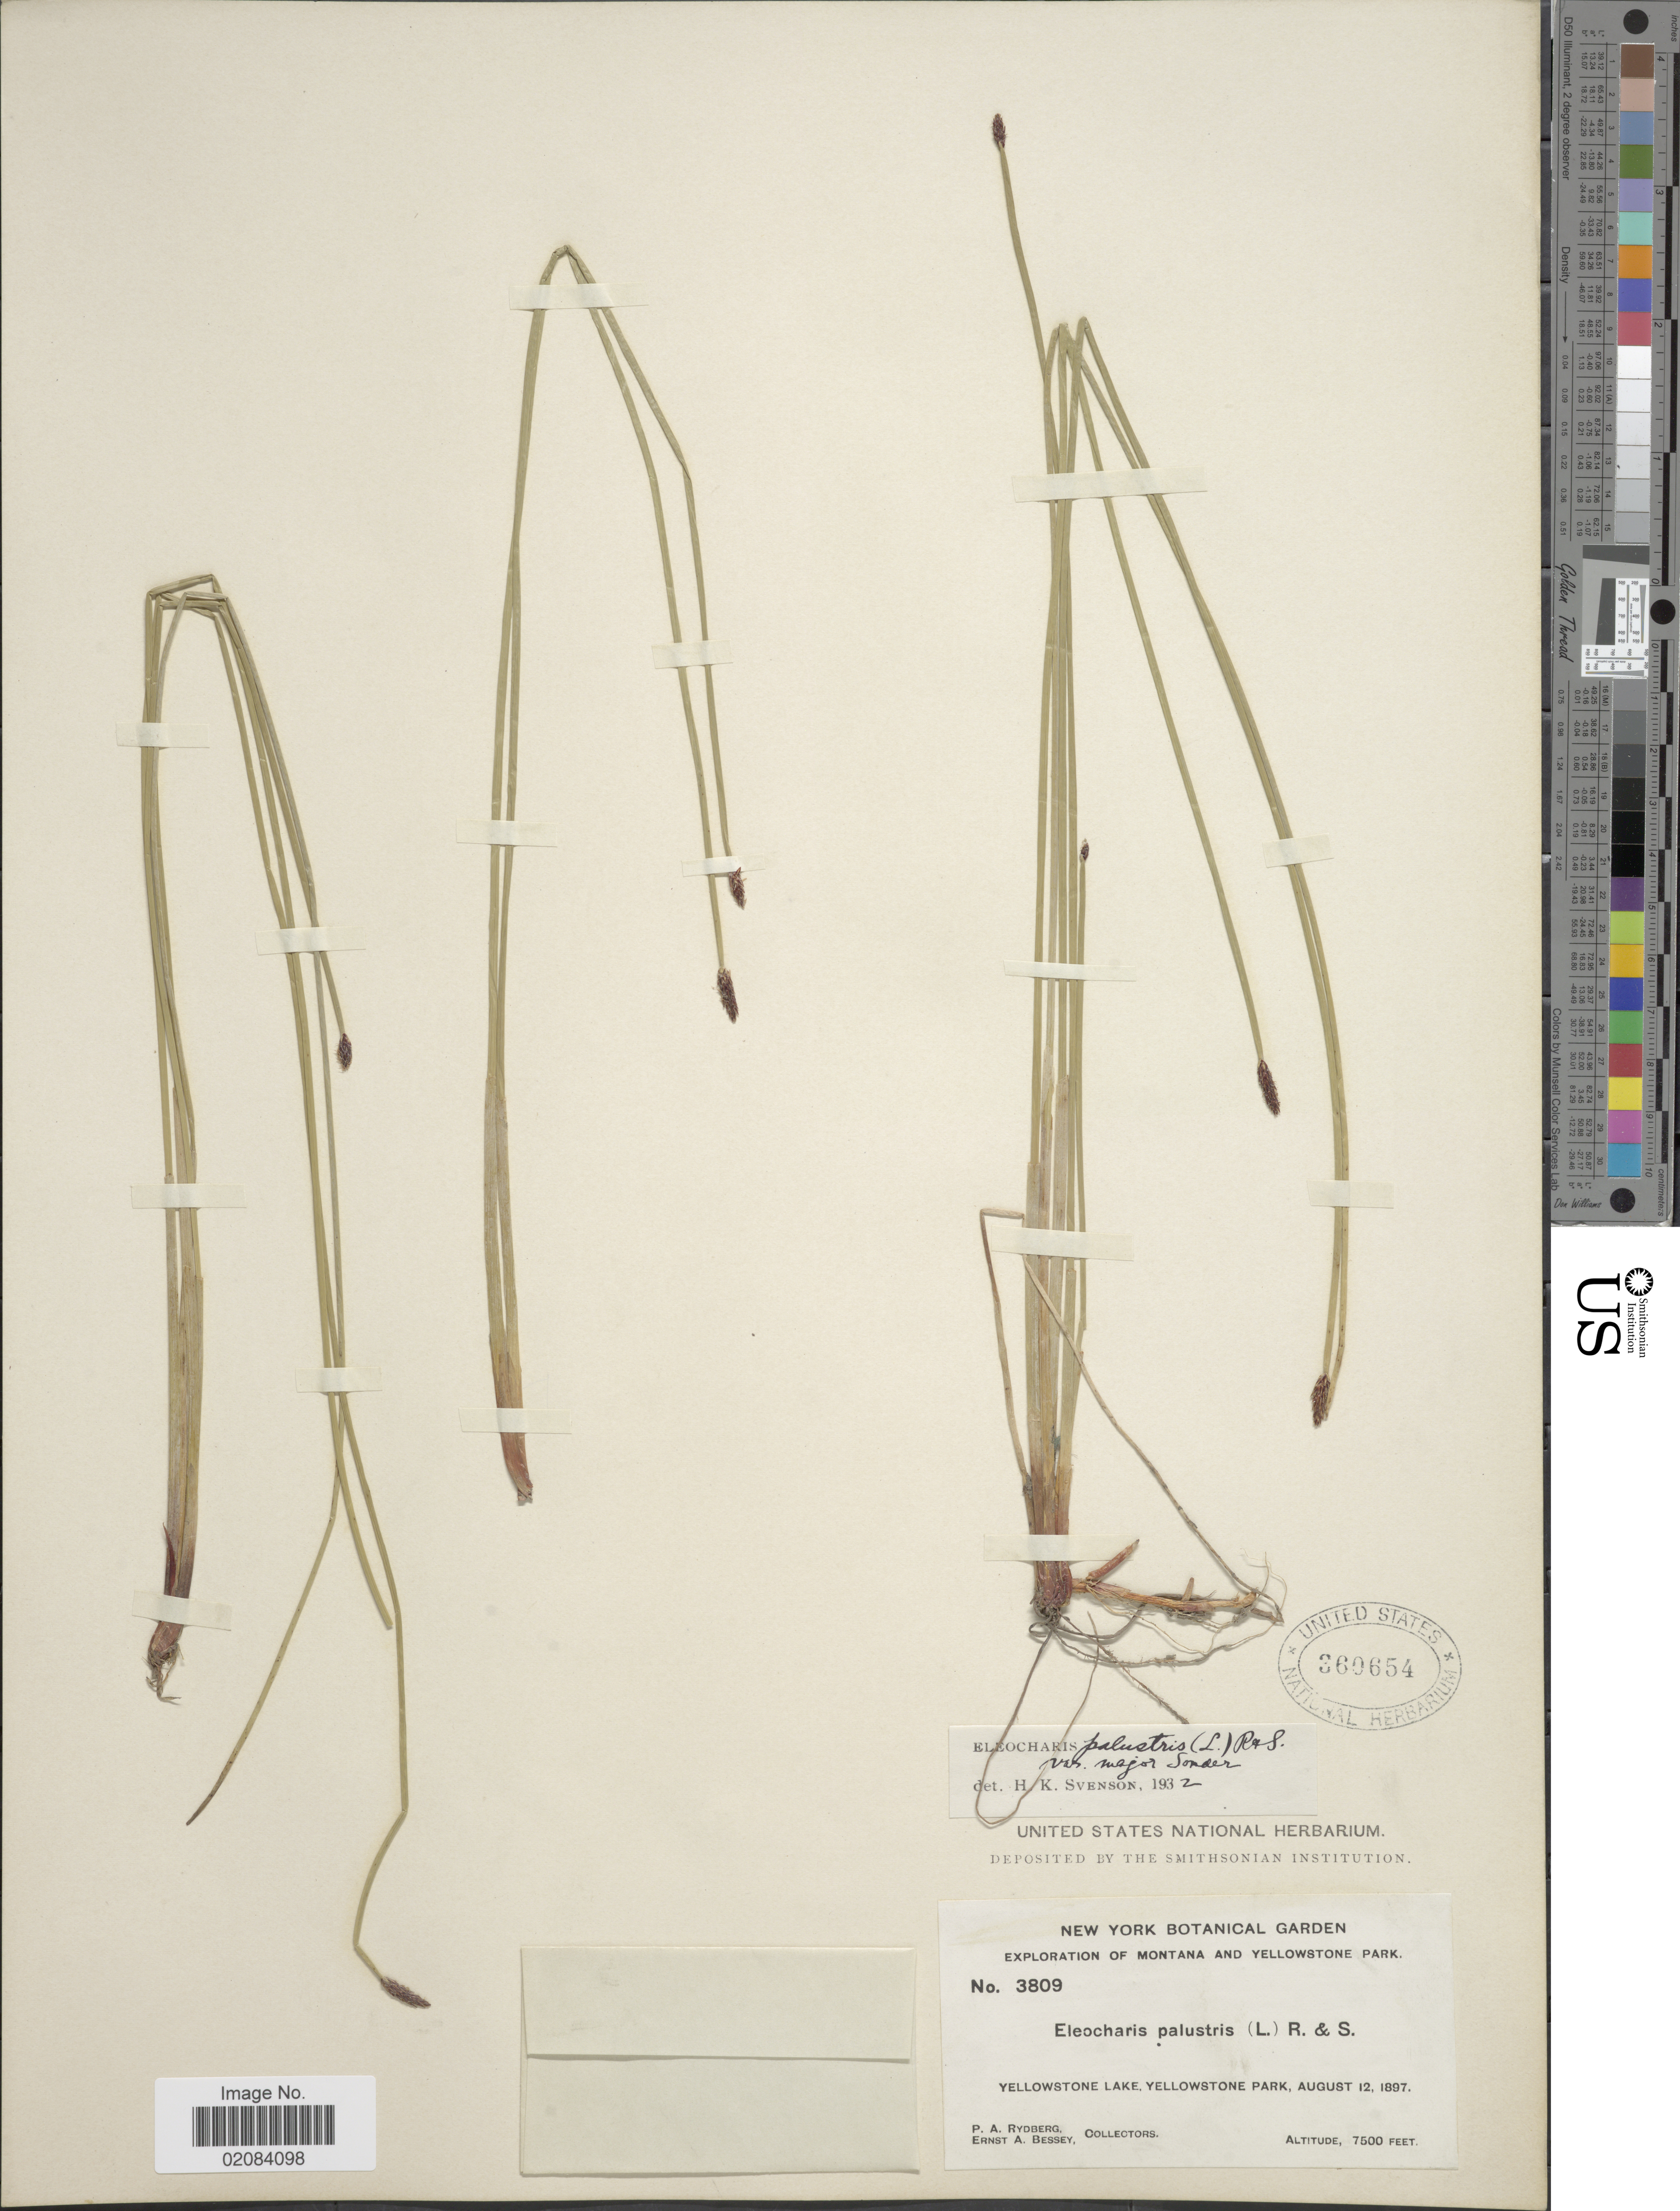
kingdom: Plantae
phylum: Tracheophyta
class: Liliopsida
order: Poales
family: Cyperaceae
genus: Eleocharis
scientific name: Eleocharis palustris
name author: (L.) Roem. & Schult.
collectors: P. A. Rydberg & E. A. Bessey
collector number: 3809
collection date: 1897-08-12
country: United States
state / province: Montana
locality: Montana and Yellowstone Park. Yellowstone Lake Yellowstone Park.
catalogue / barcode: US 360654